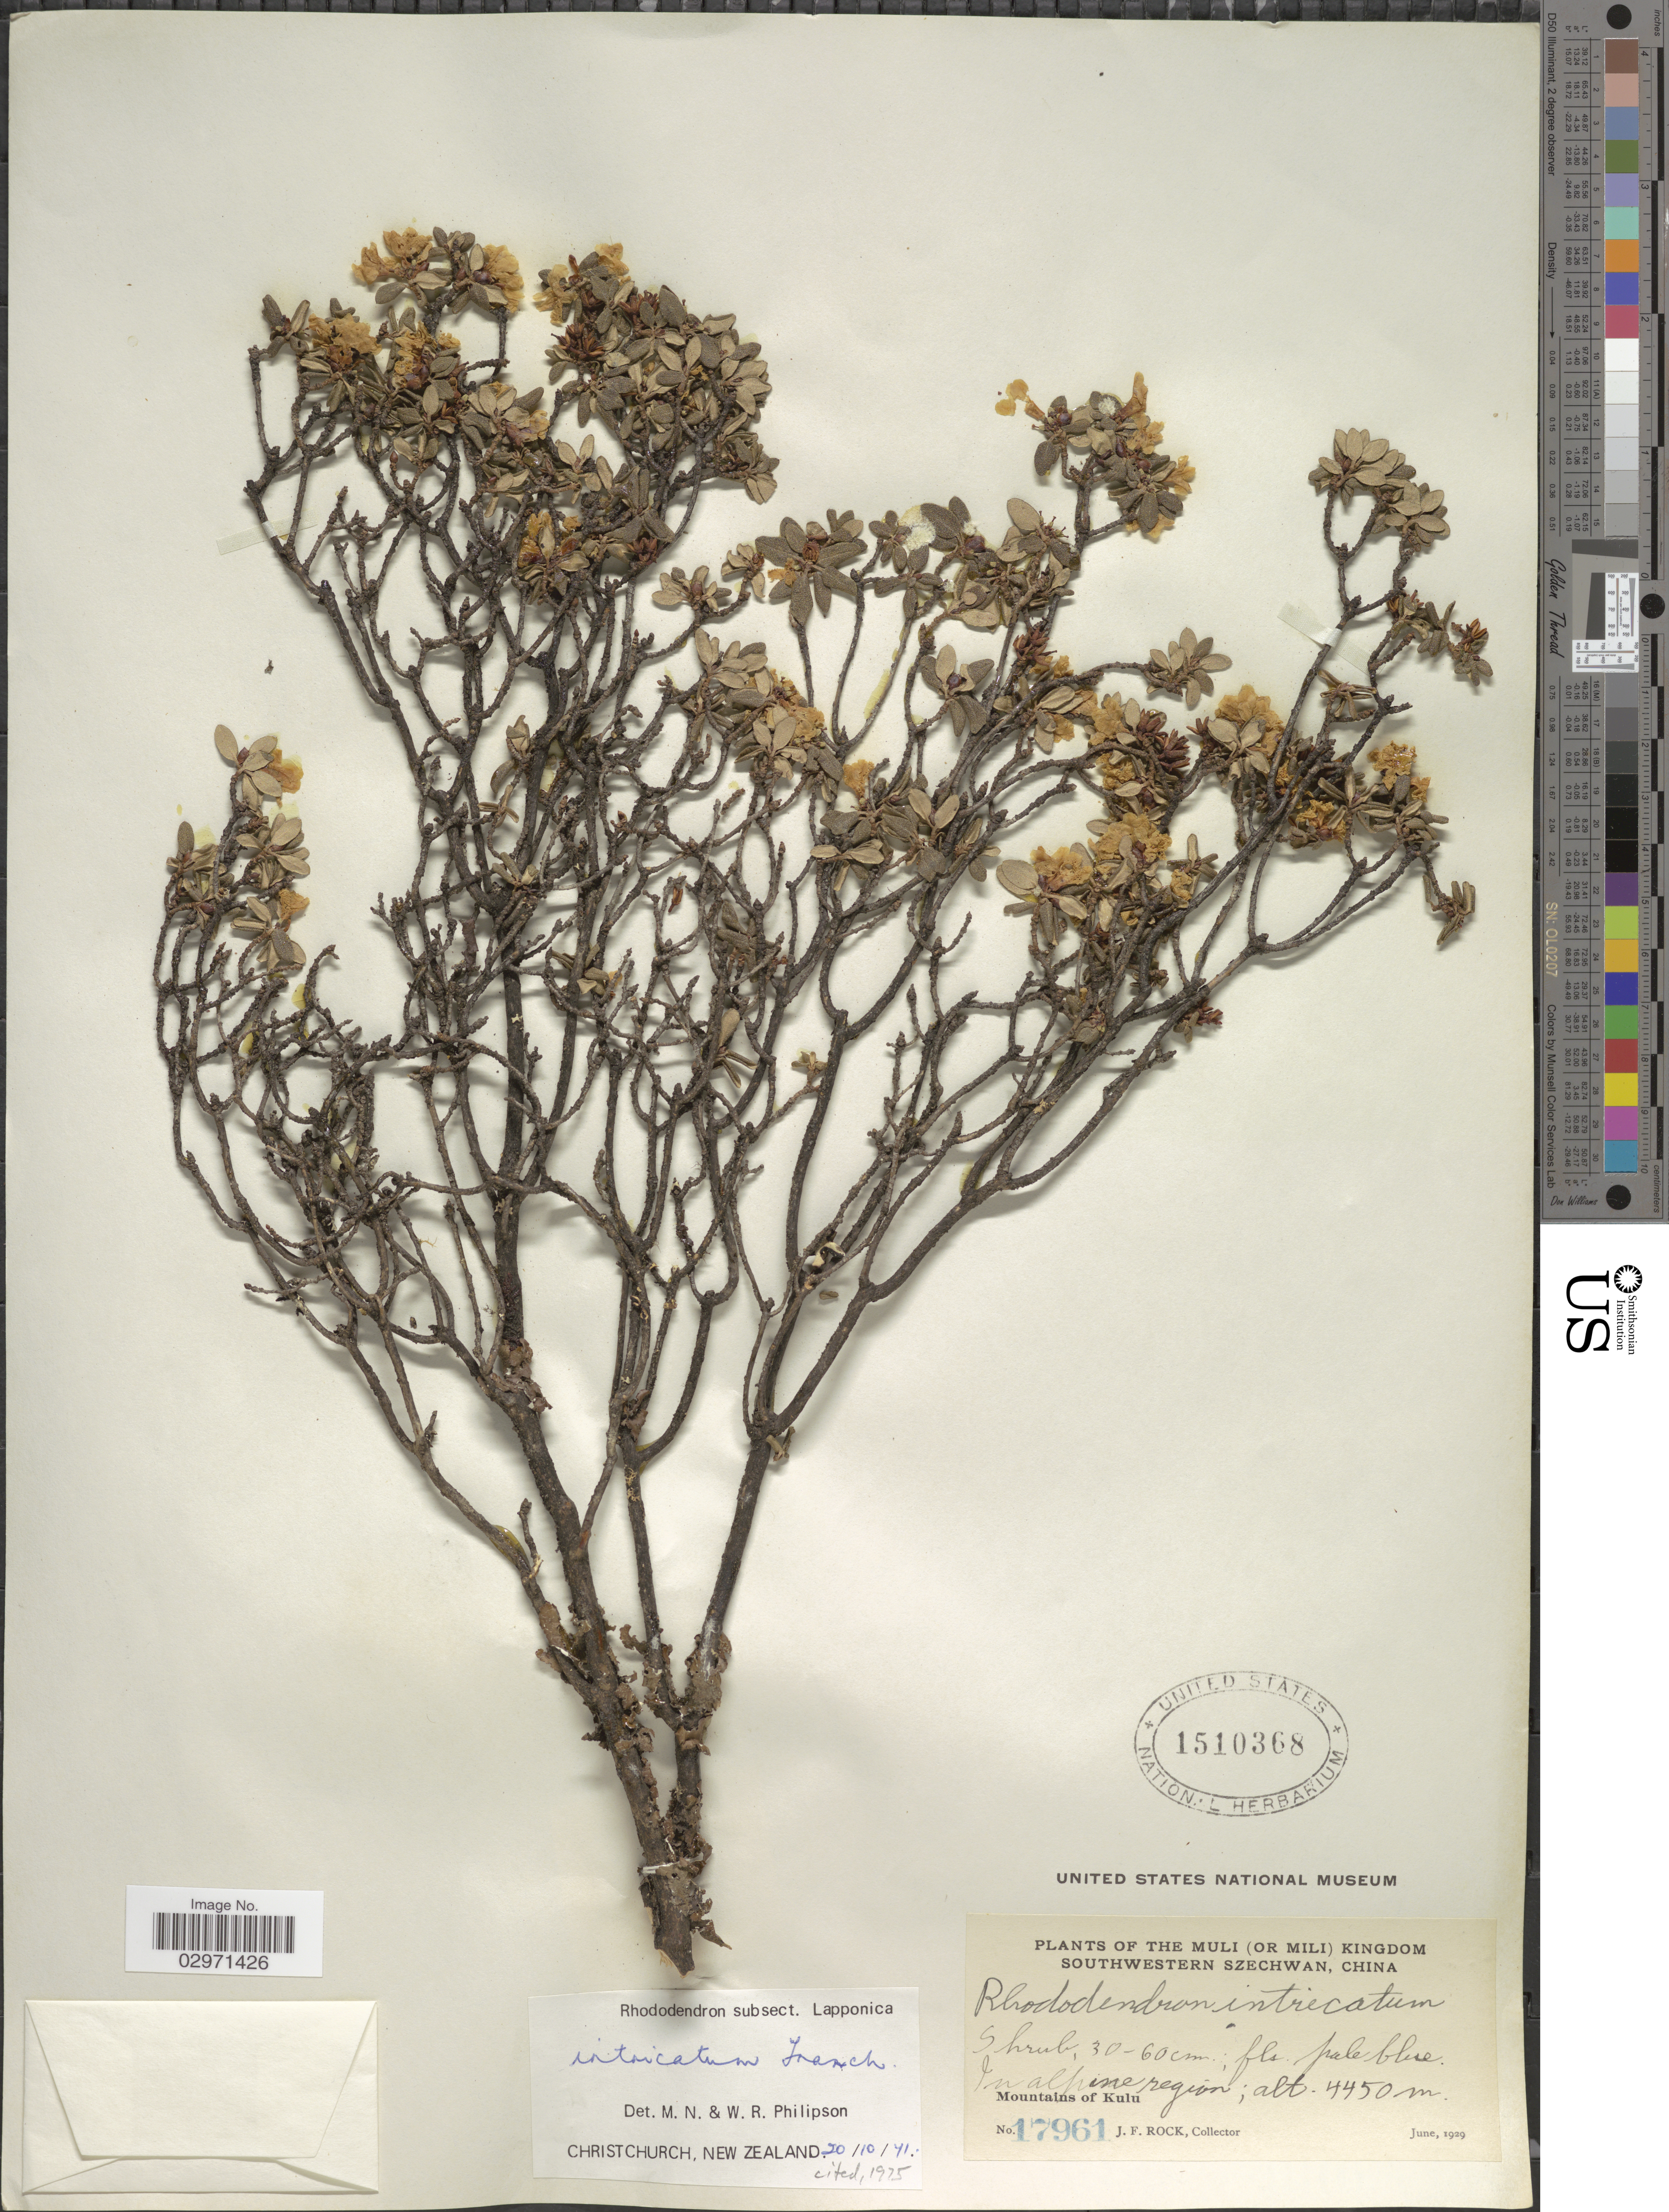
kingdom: Plantae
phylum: Tracheophyta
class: Magnoliopsida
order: Ericales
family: Ericaceae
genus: Rhododendron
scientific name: Rhododendron intricatum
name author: Franch.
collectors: J. Rock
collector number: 17961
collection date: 1929-06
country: China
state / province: Sichuan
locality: Muli (Or Mili) Kingdom Southwestern Szechwan. In alpine region. Mountains of Kulu.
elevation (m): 4450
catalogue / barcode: US 1510386